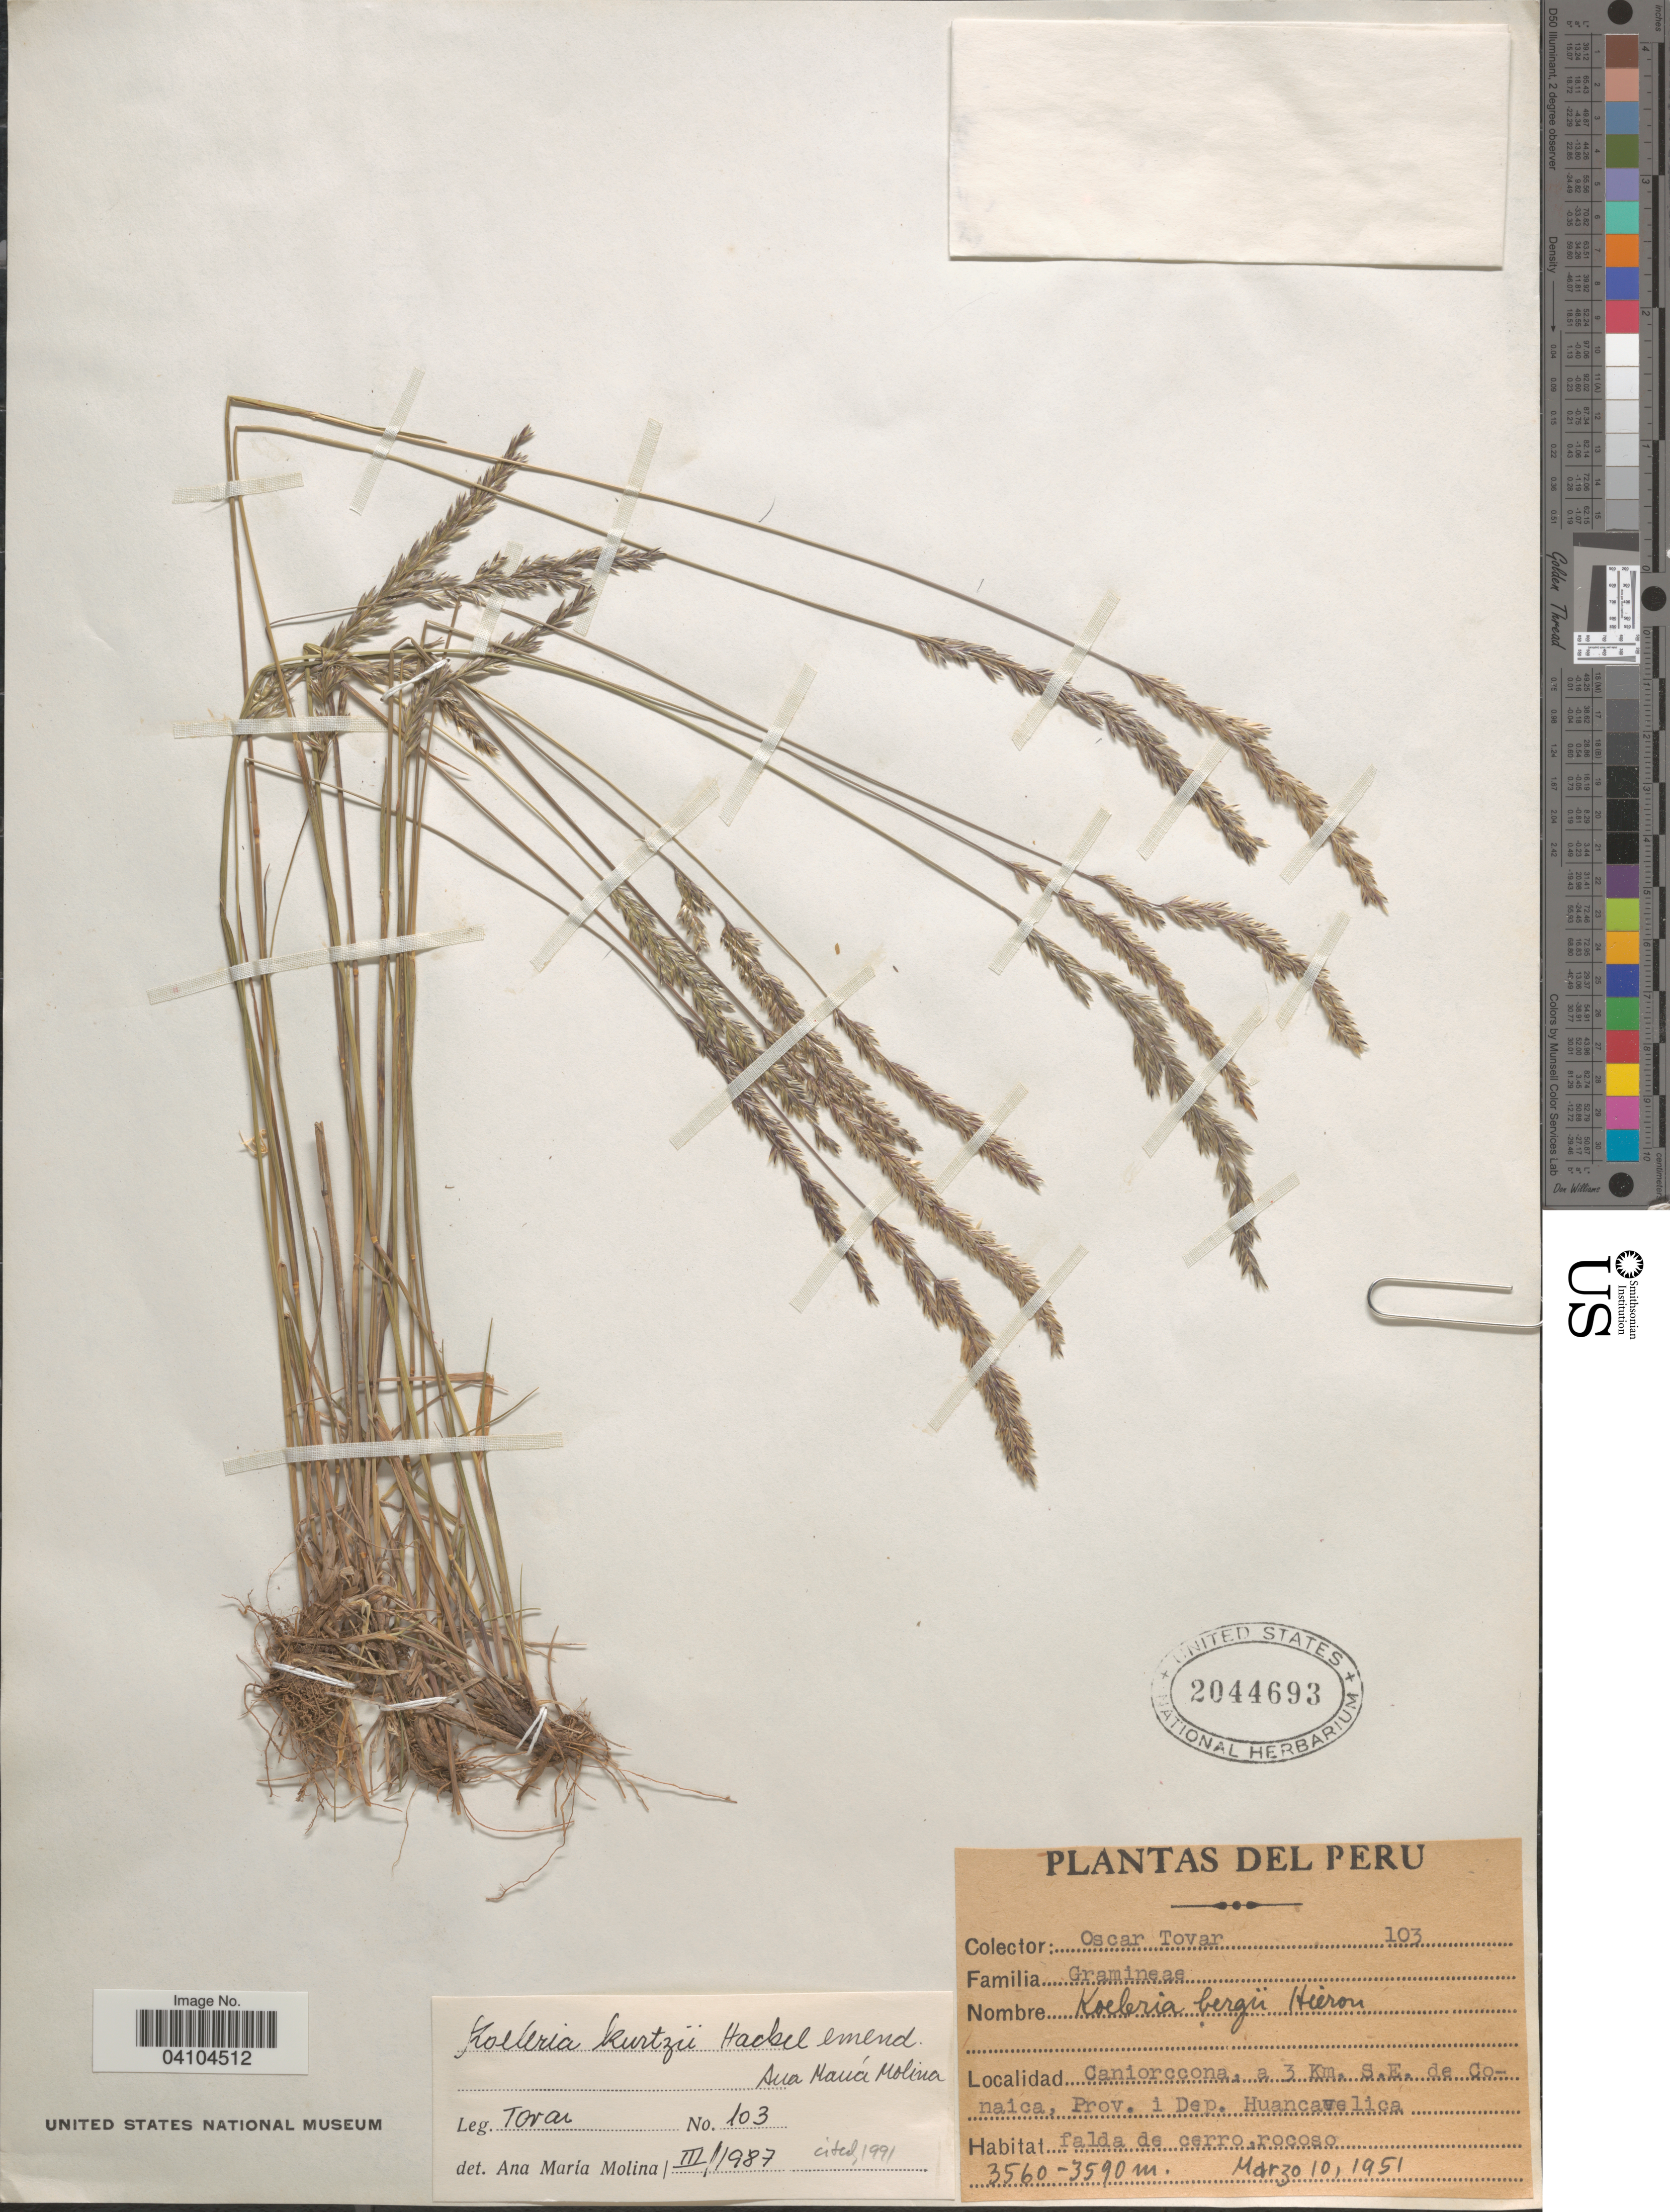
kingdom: Plantae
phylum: Tracheophyta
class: Liliopsida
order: Poales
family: Poaceae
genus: Koeleria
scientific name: Koeleria kurtzii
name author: Hack. ex Kurtz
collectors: Ó. Tovar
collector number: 103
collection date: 1951-03-10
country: Peru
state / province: Huancavelica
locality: Caniorccona, a 3 Km. S.E. de Conaica, Prov. i Dep. Huancavelica.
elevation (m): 3560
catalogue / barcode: US 2044693